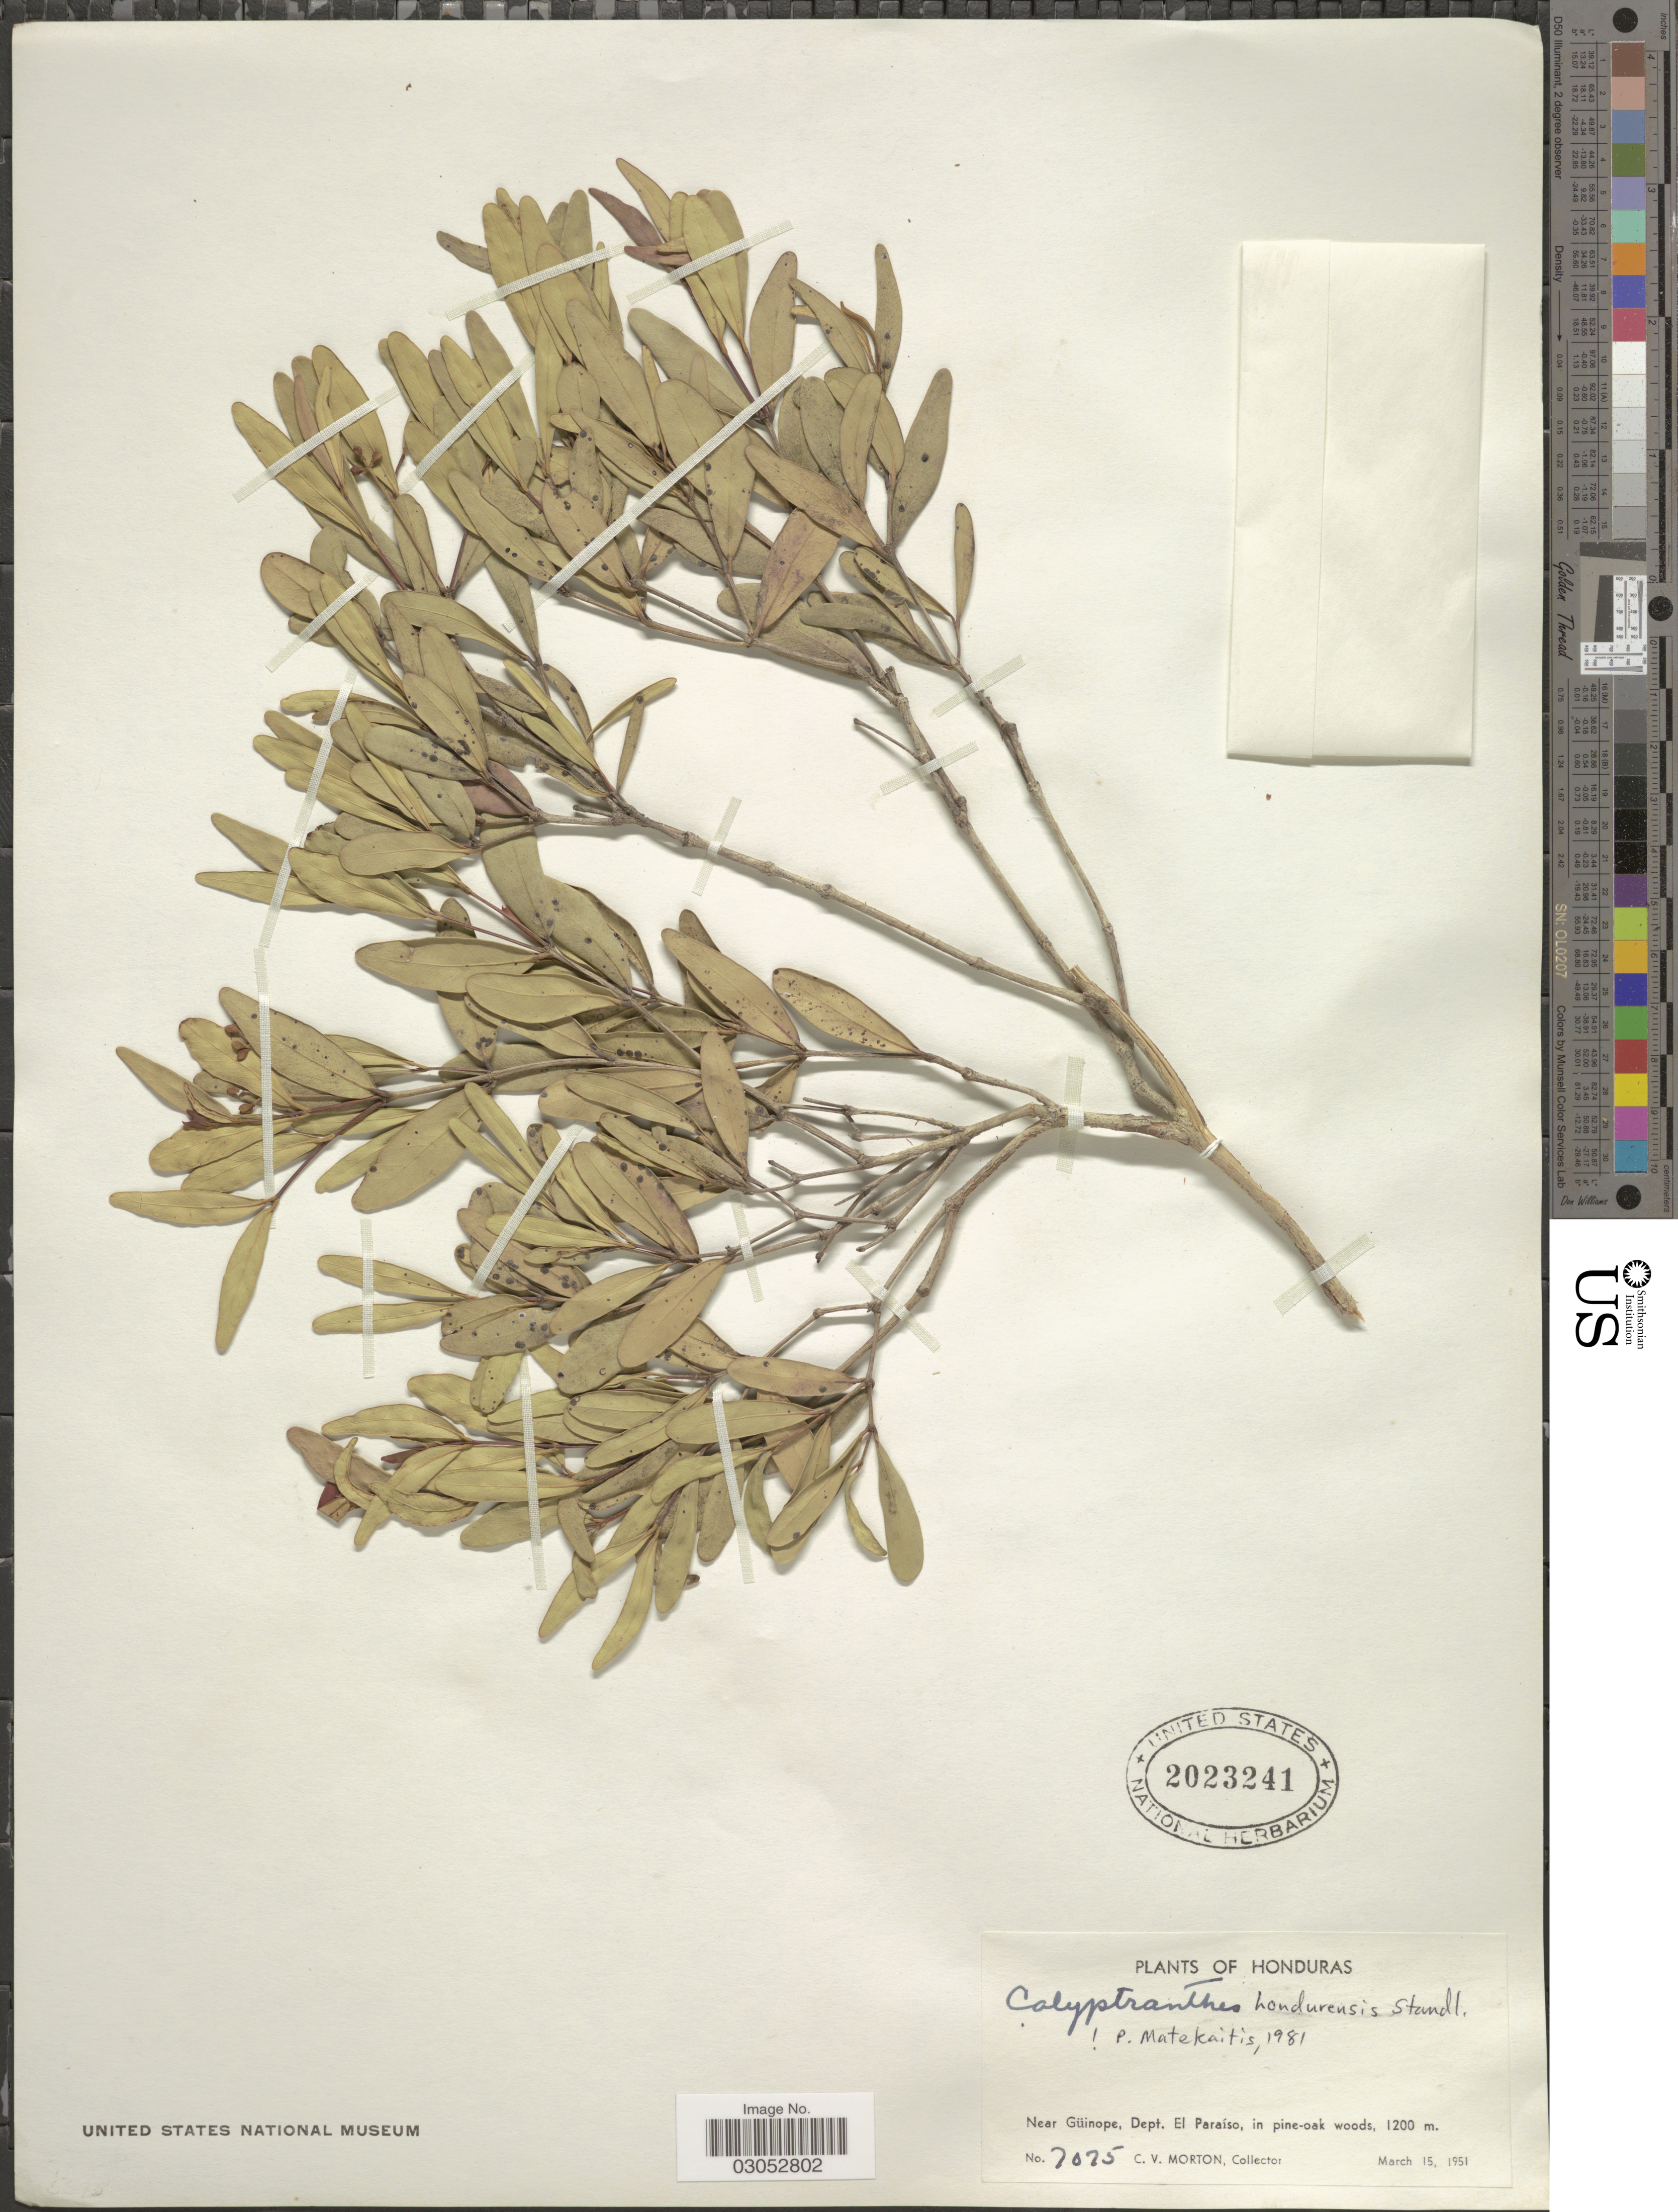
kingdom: Plantae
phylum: Tracheophyta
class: Magnoliopsida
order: Myrtales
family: Myrtaceae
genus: Myrcia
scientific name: Myrcia hondurensis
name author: (Standl.) A.R. Lourenço & Sánchez-Cháv.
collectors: C. V. Morton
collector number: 7075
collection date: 1951-03-15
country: Honduras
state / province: El Paraíso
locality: Near Güinope, Dept. El Paraíso.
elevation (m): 1200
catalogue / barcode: US 2023241